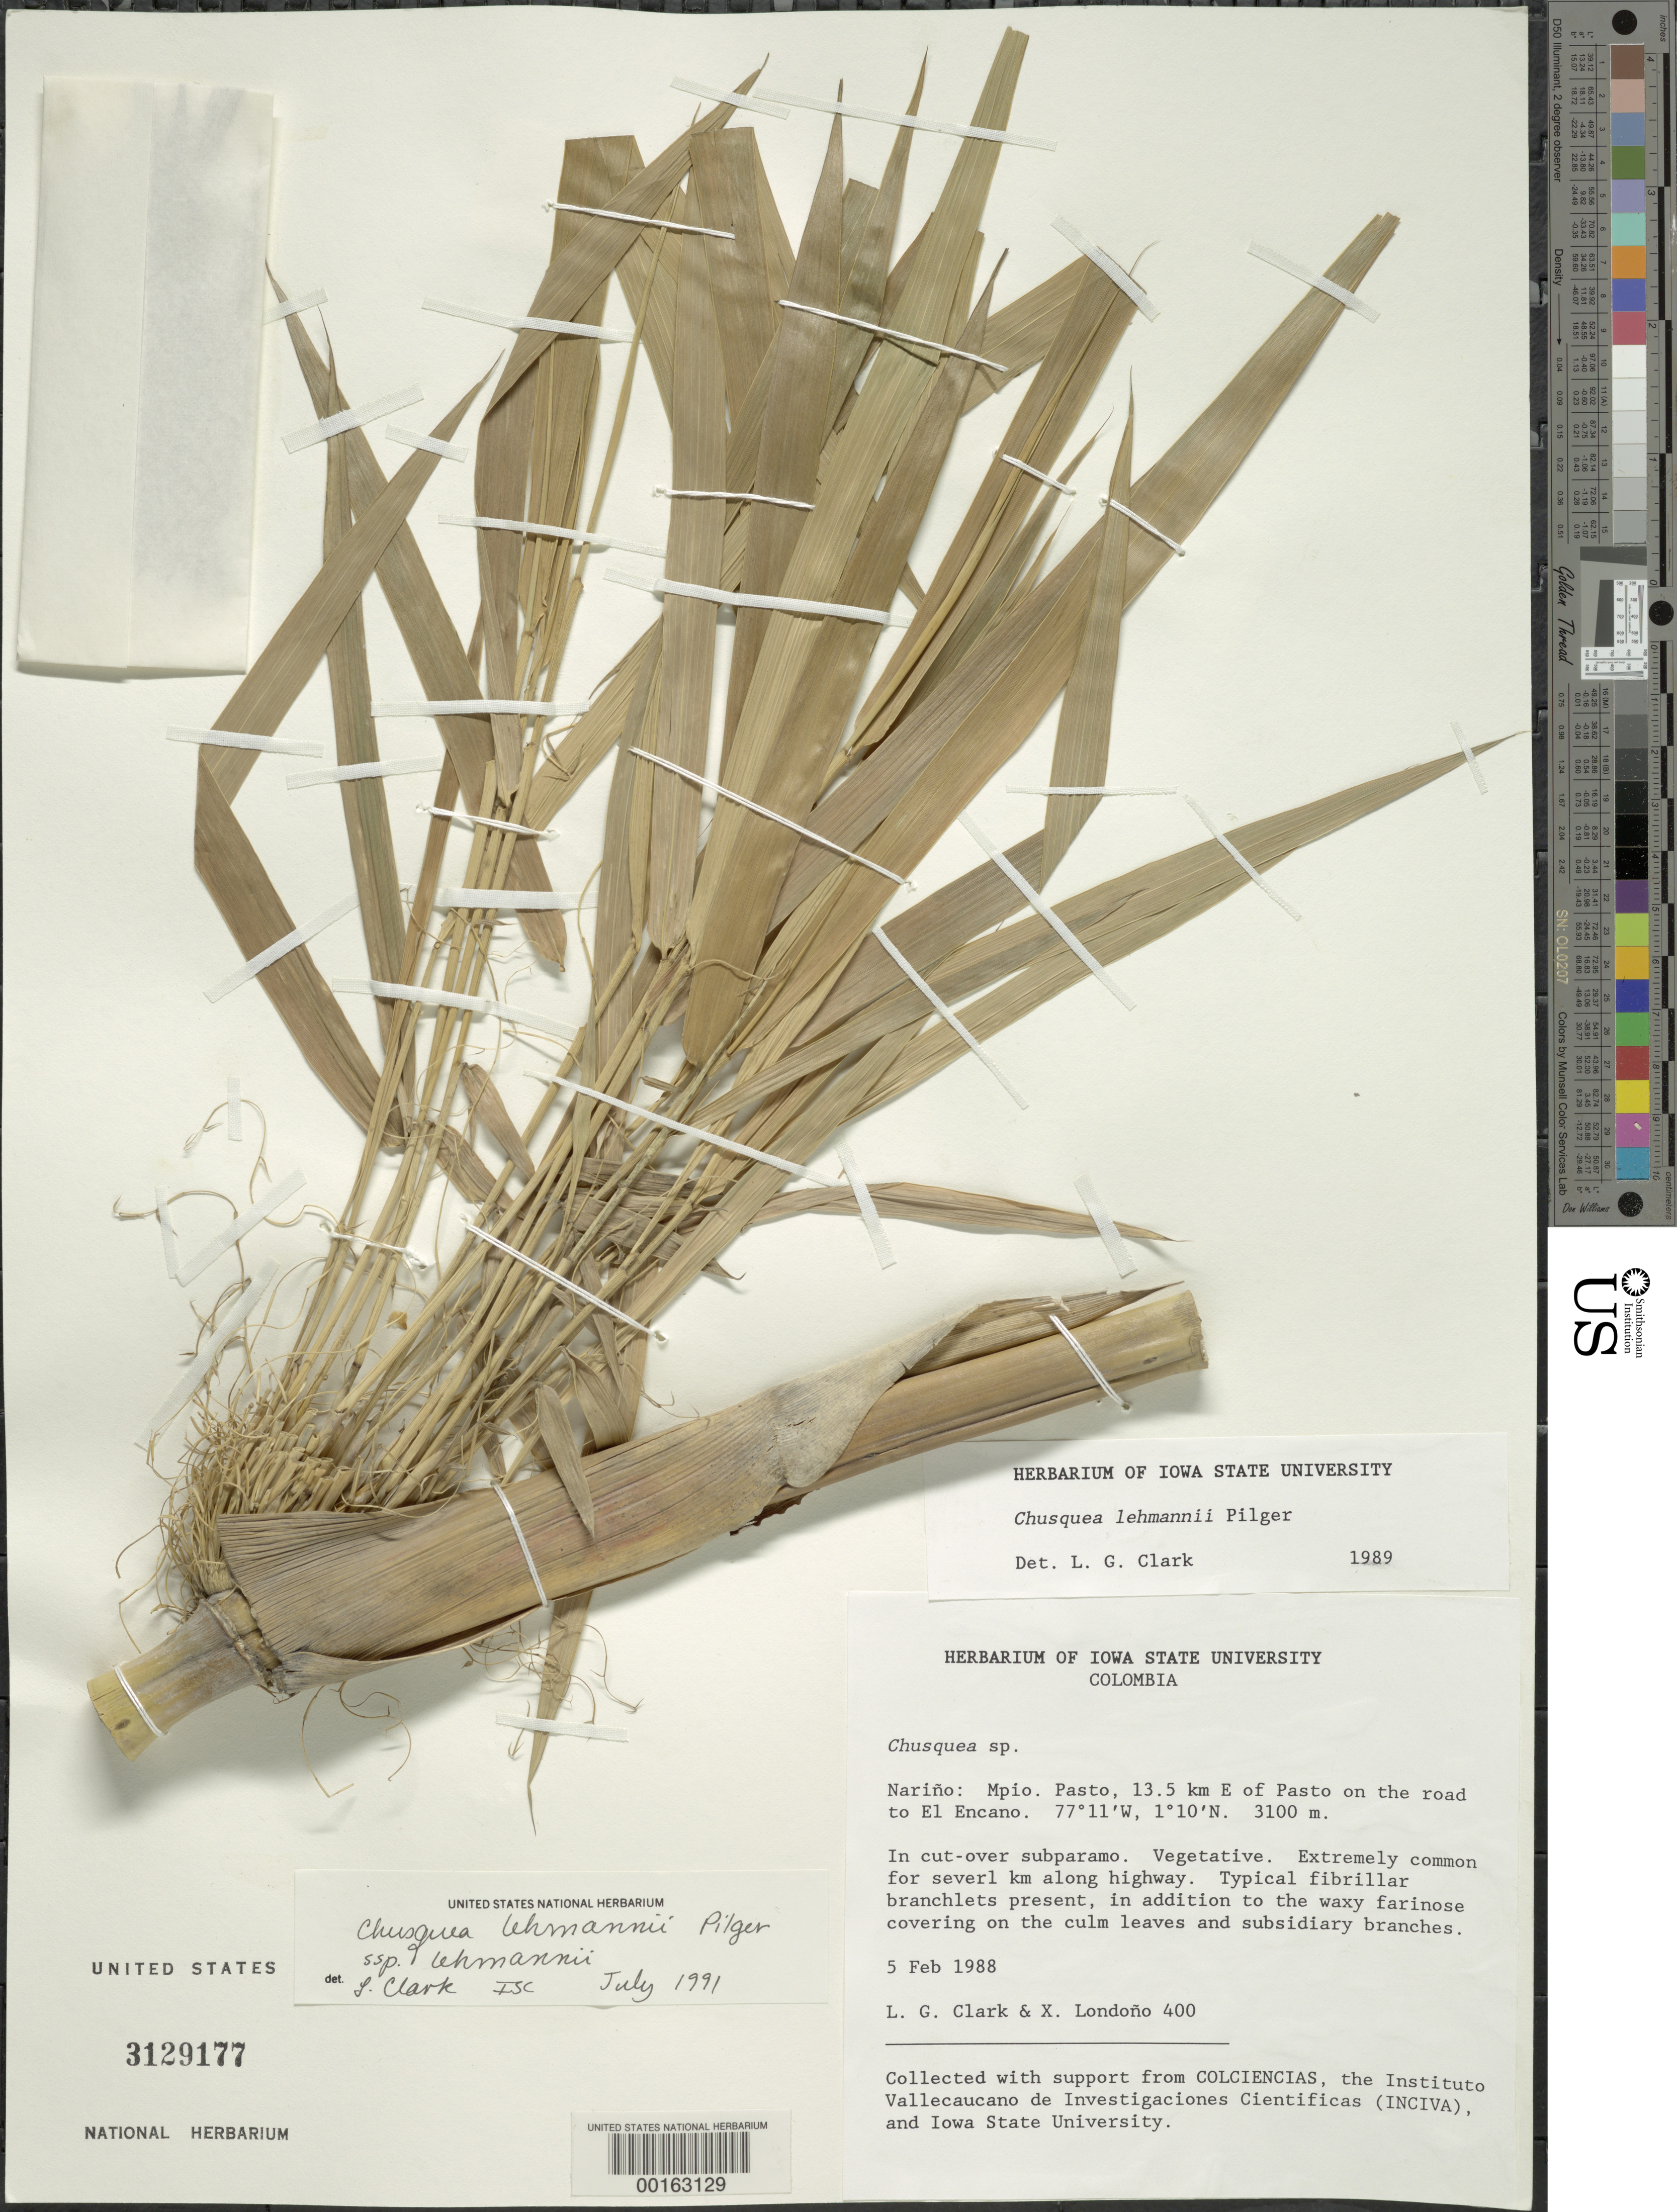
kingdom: Plantae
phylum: Tracheophyta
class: Liliopsida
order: Poales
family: Poaceae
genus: Chusquea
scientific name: Chusquea lehmannii subsp. lehmannii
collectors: L. G. Clark & X. Londoño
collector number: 400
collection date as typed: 05 Feb 1988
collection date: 1988-02-05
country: Colombia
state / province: Nariño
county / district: Pasto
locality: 13.5 km E of Pasto on the road to El Encaño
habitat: In cut-over subparamo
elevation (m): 3100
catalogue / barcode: US 3129177